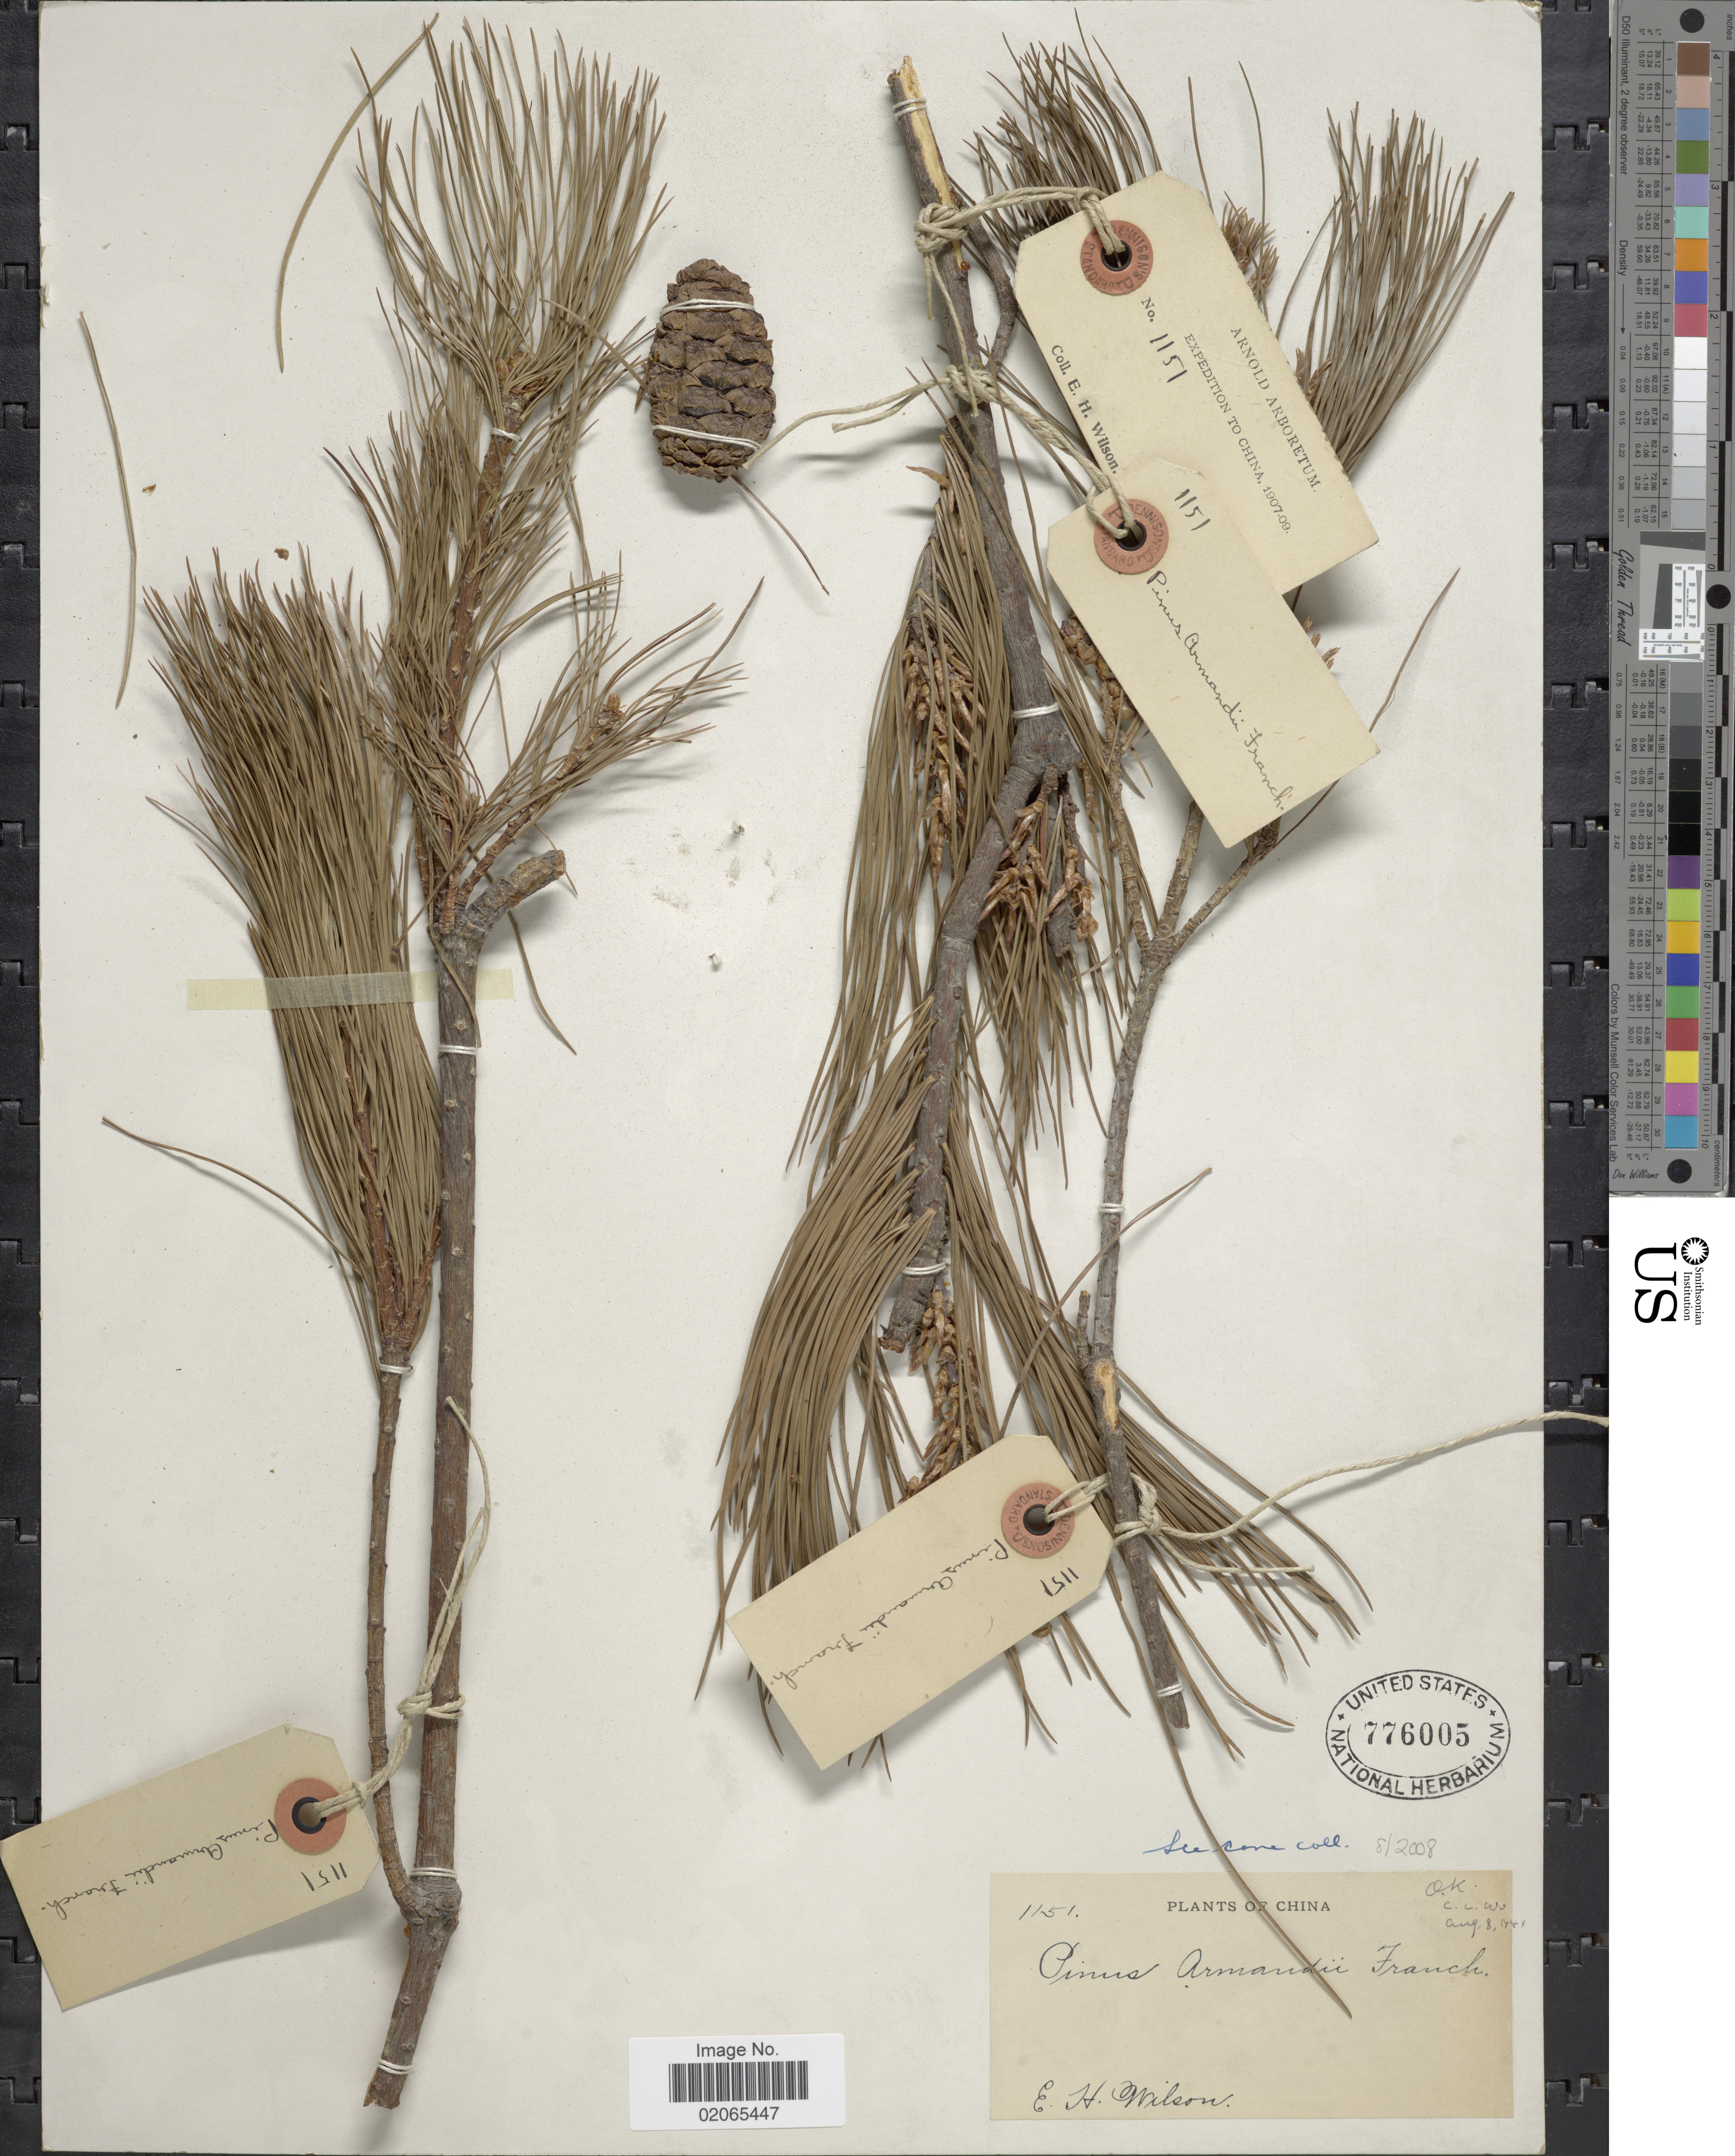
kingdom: Plantae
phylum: Tracheophyta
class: Pinopsida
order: Pinales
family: Pinaceae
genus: Pinus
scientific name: Pinus armandii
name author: Franch.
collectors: E. Wilson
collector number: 1151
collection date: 1907/1909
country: China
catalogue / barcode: US 776005